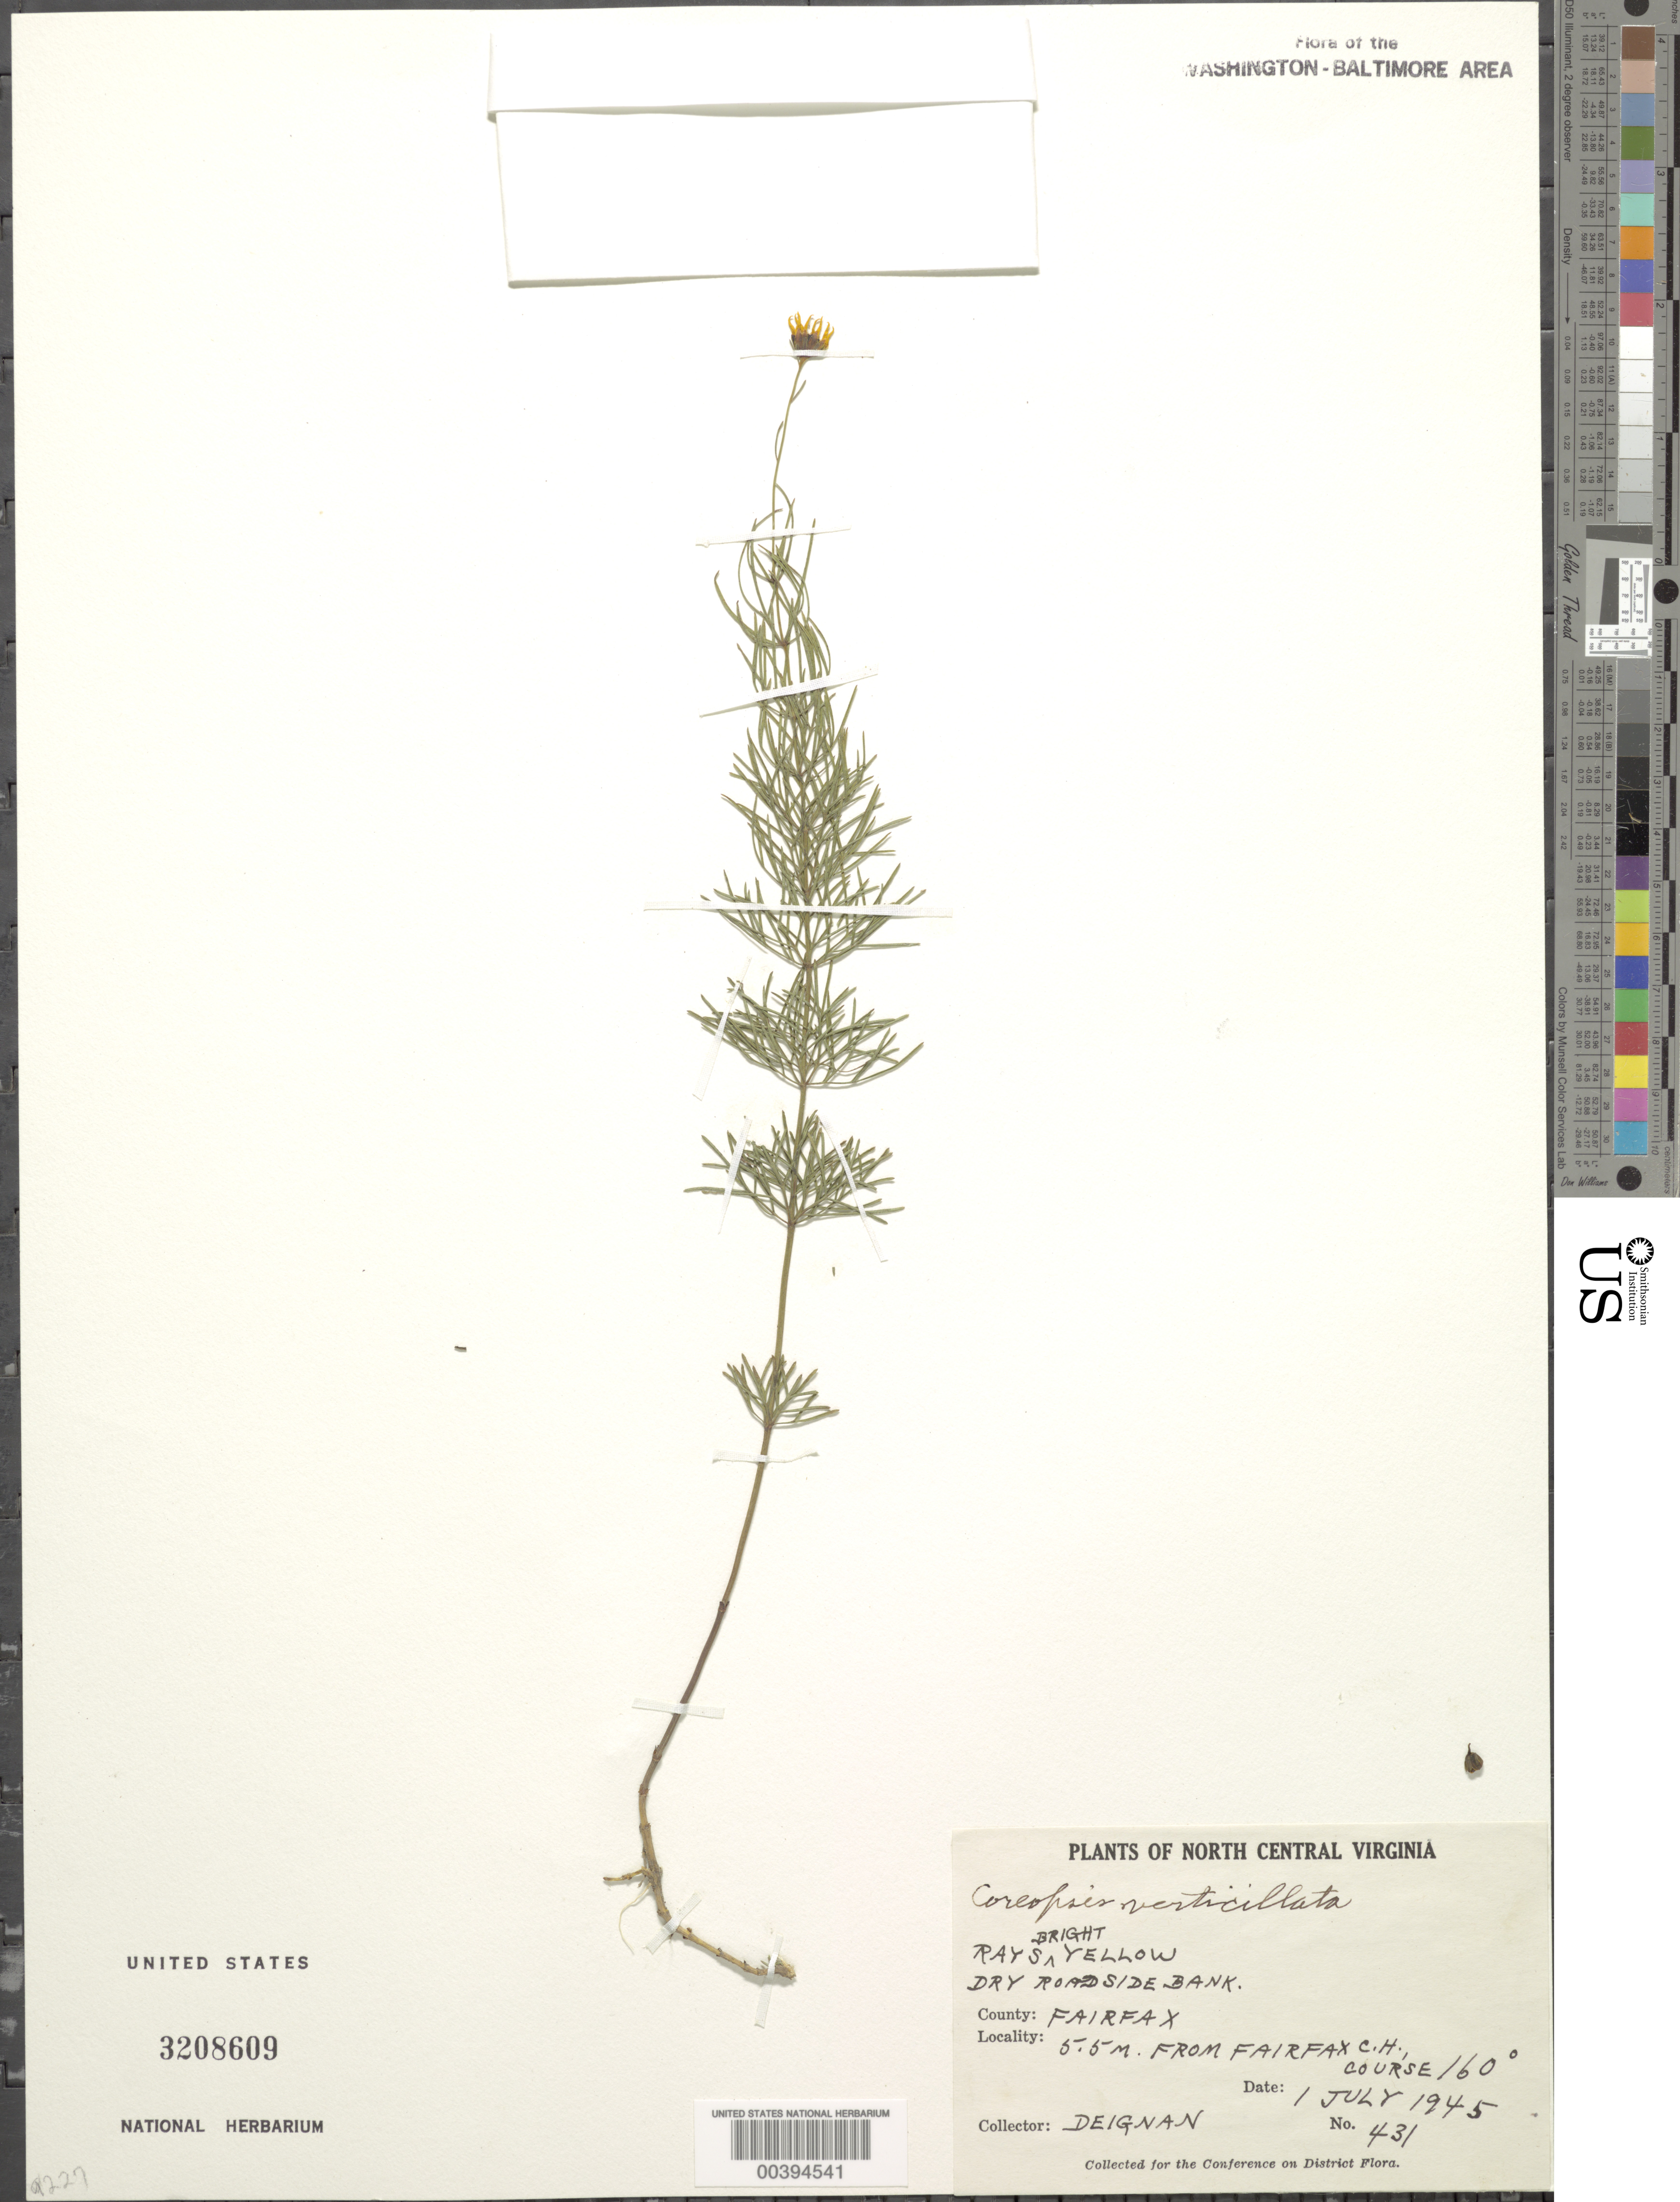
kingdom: Plantae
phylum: Tracheophyta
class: Magnoliopsida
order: Asterales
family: Asteraceae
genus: Coreopsis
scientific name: Coreopsis verticillata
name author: L.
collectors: H. Deignan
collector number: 431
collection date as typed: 01 Jul 1945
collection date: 1945-07-01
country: United States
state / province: Virginia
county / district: Fairfax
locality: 5.5. M from Fairfax Court House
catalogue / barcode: US 3208609